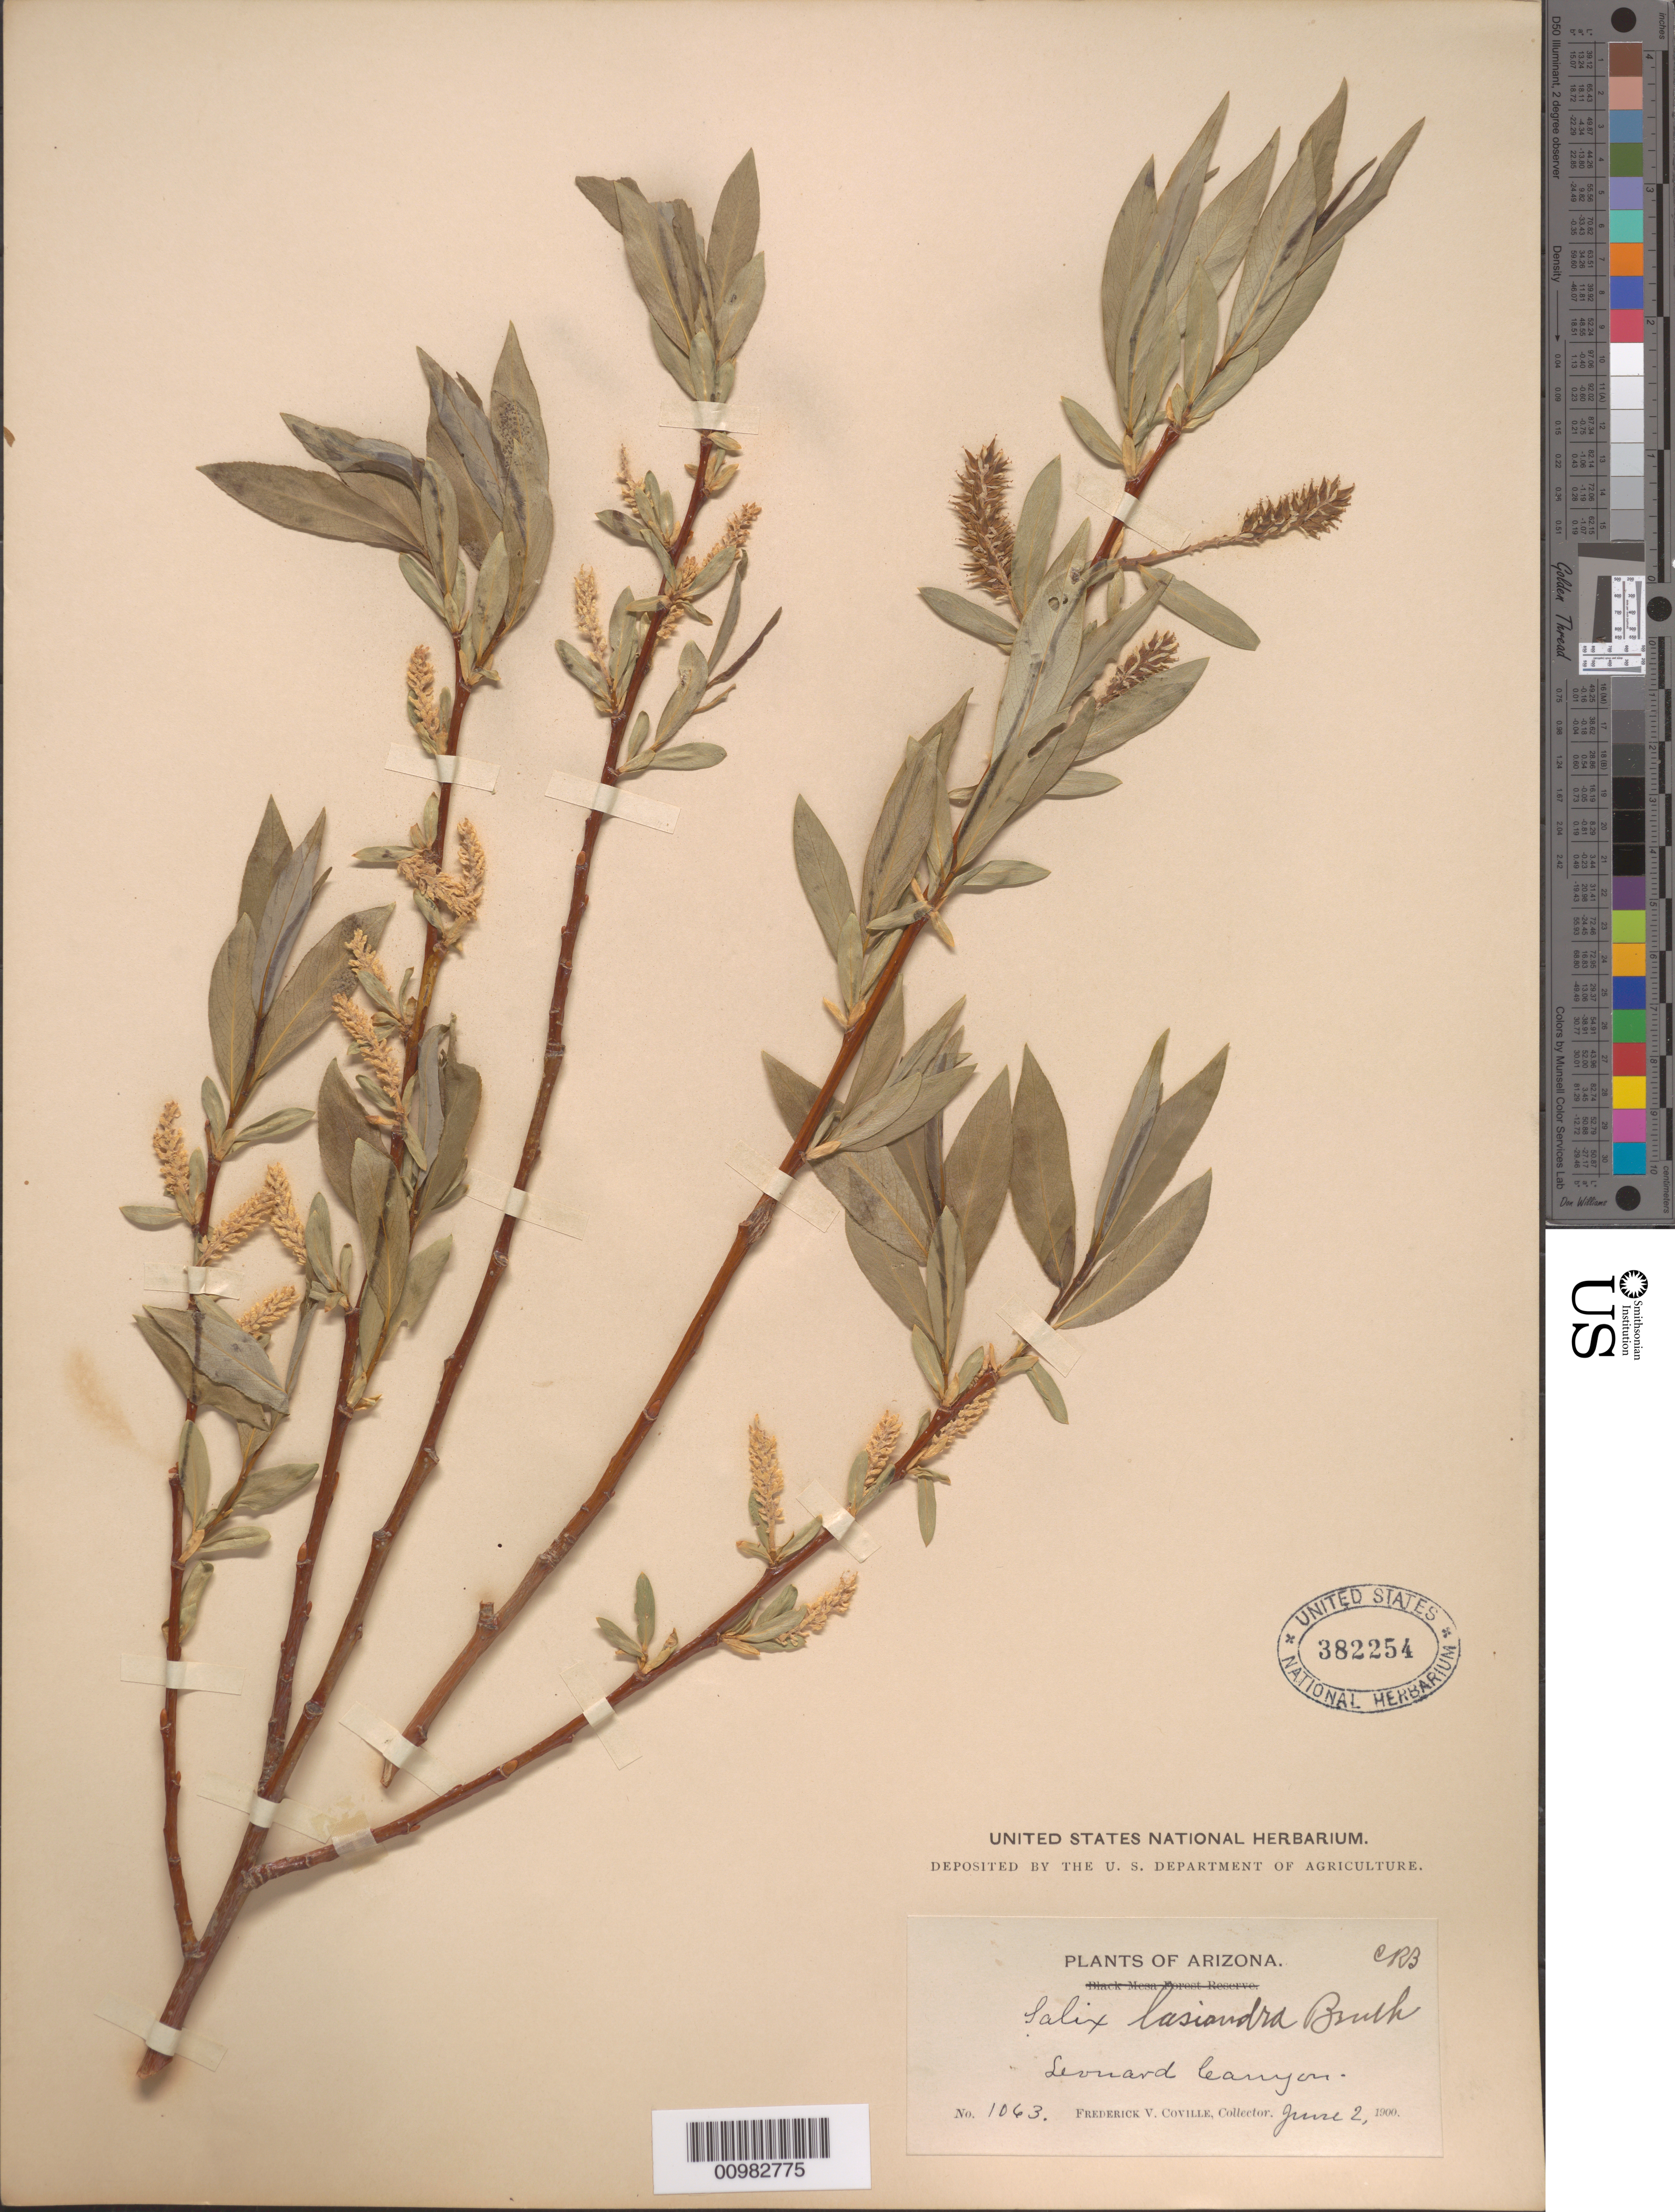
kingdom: Plantae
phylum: Tracheophyta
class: Magnoliopsida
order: Malpighiales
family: Salicaceae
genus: Salix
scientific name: Salix lasiandra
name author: Benth.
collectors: F. V. Coville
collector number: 1063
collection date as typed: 02 Jun 1900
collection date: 1900-06-02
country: United States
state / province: Arizona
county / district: Coconino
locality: Leonard Canyon.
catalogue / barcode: US 382254